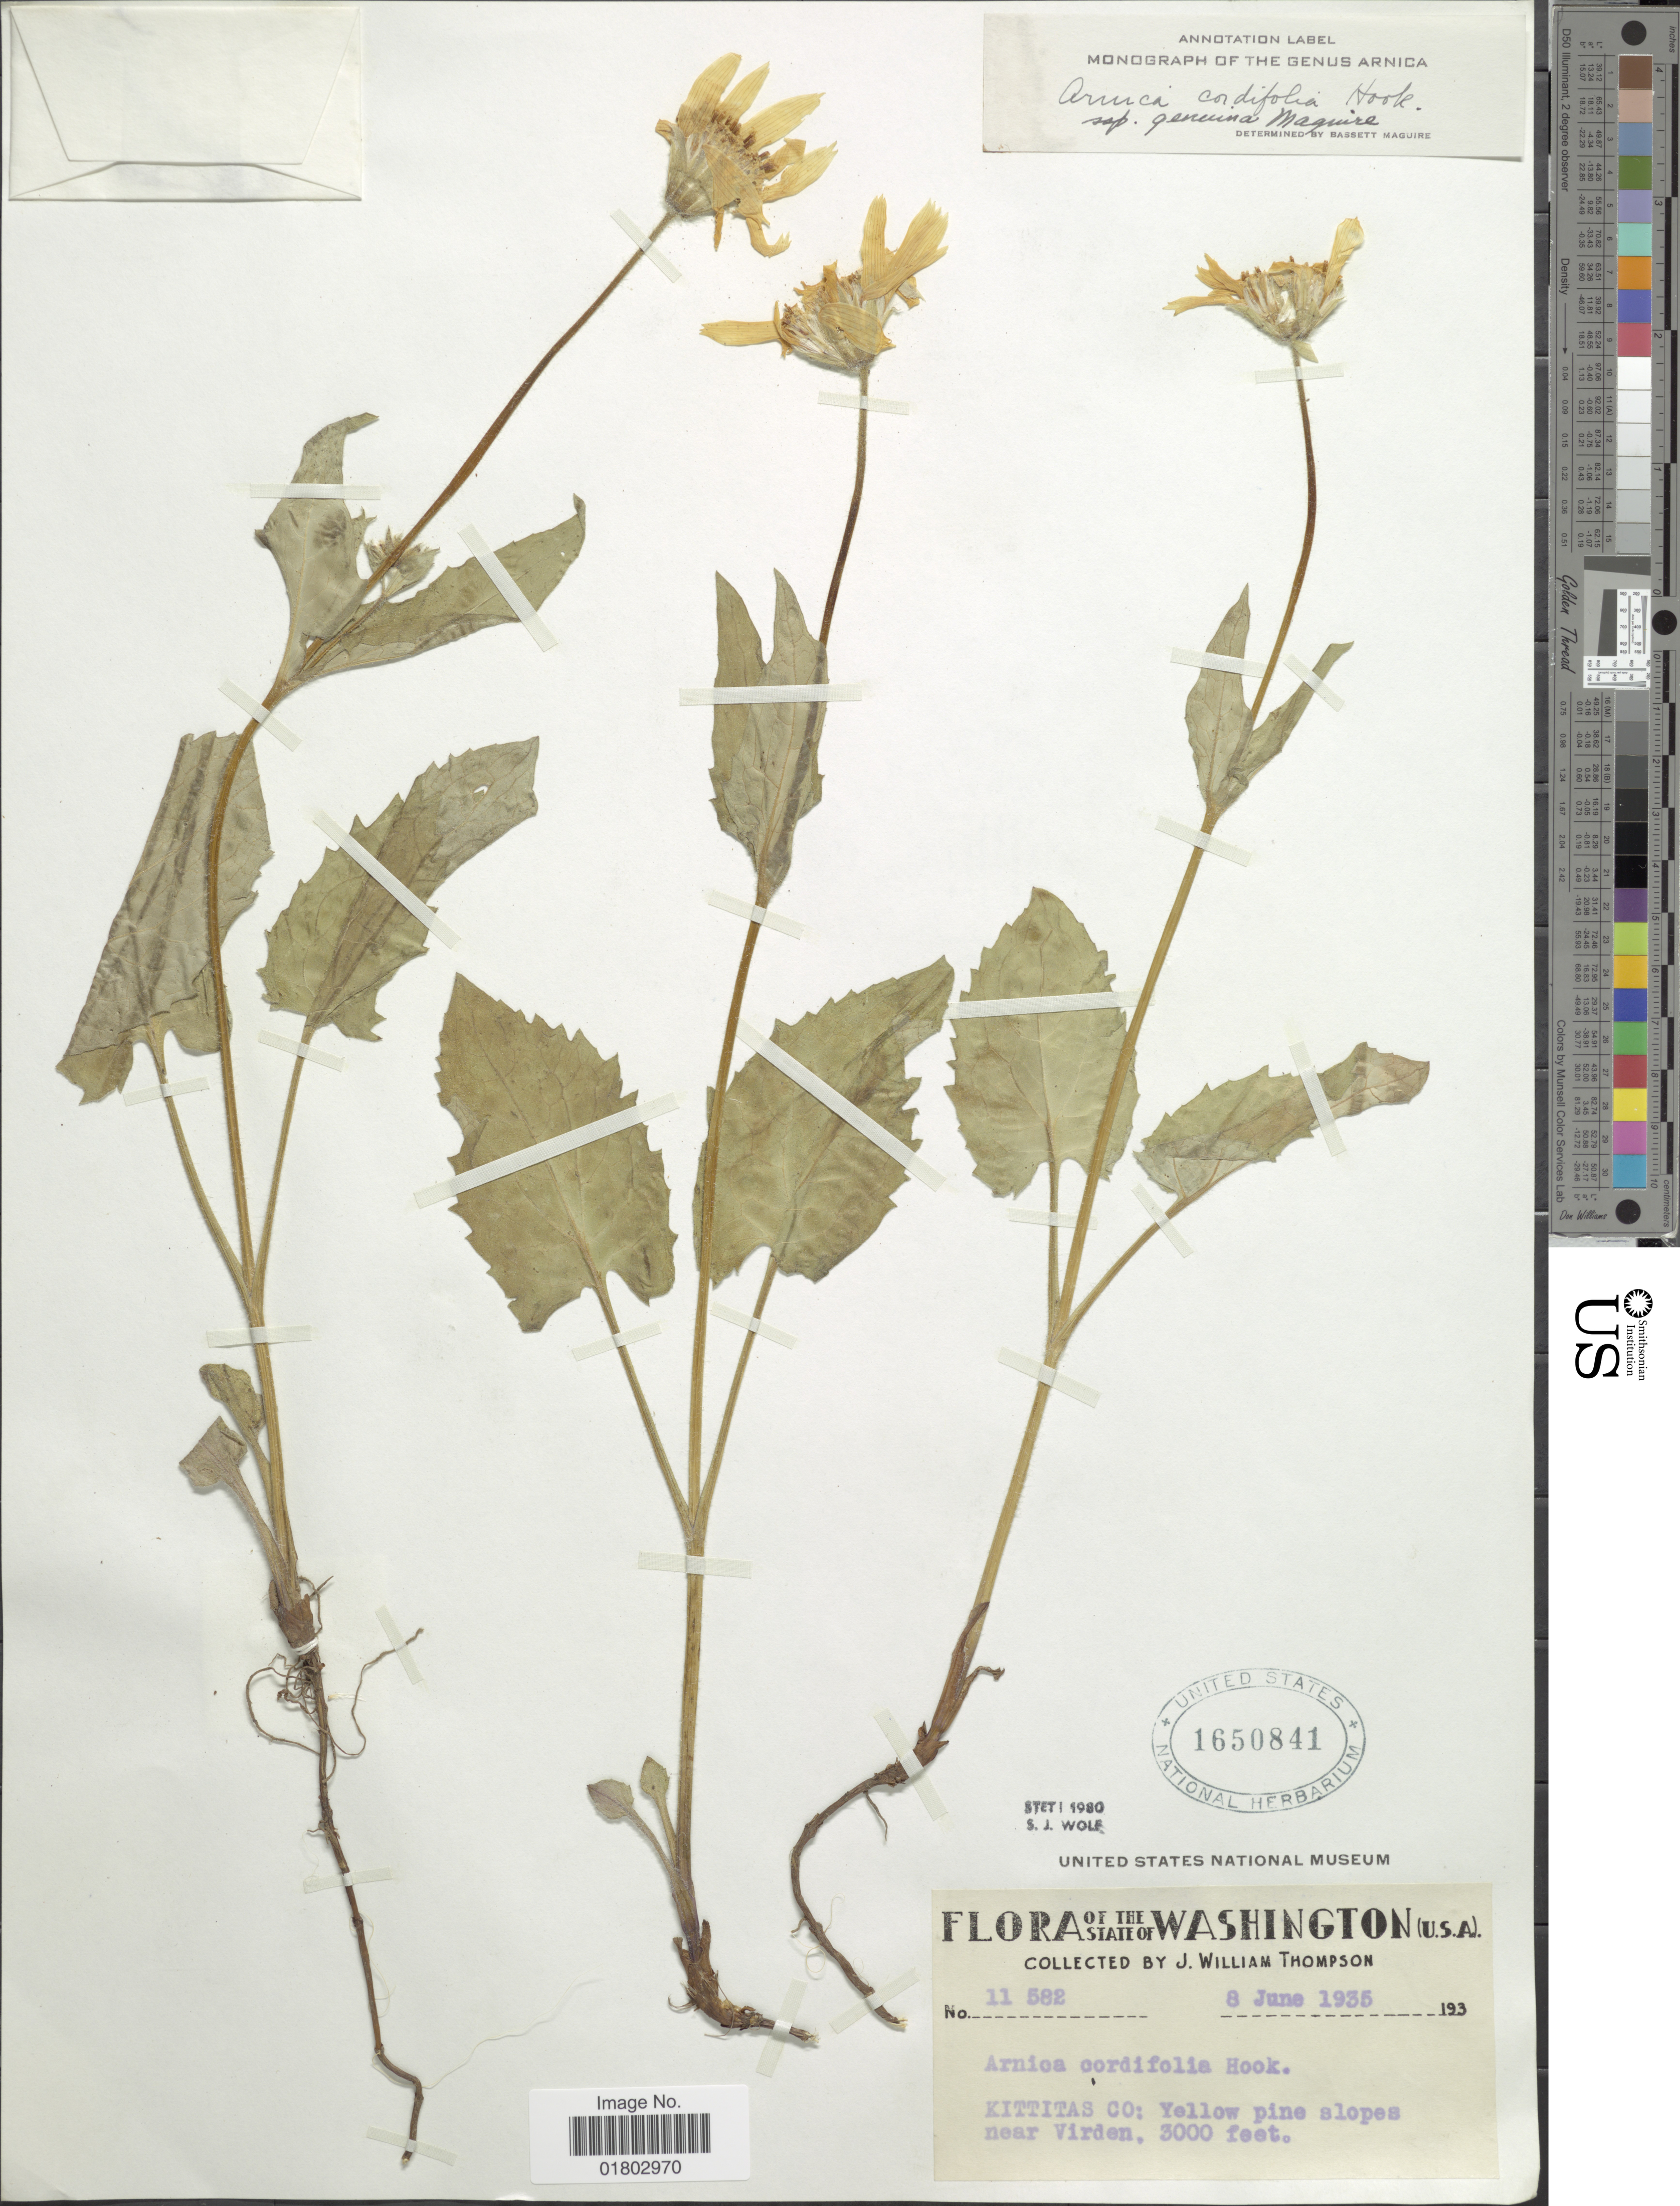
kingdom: Plantae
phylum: Tracheophyta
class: Magnoliopsida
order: Asterales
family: Asteraceae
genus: Arnica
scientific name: Arnica cordifolia subsp. genuina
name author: Maguire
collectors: J. W. Thompson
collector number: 11582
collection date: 1935-06-08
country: United States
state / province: Washington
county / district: Kittitas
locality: Kittitas Co: yellow pine slopes near Virden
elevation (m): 914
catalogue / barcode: US 1650841